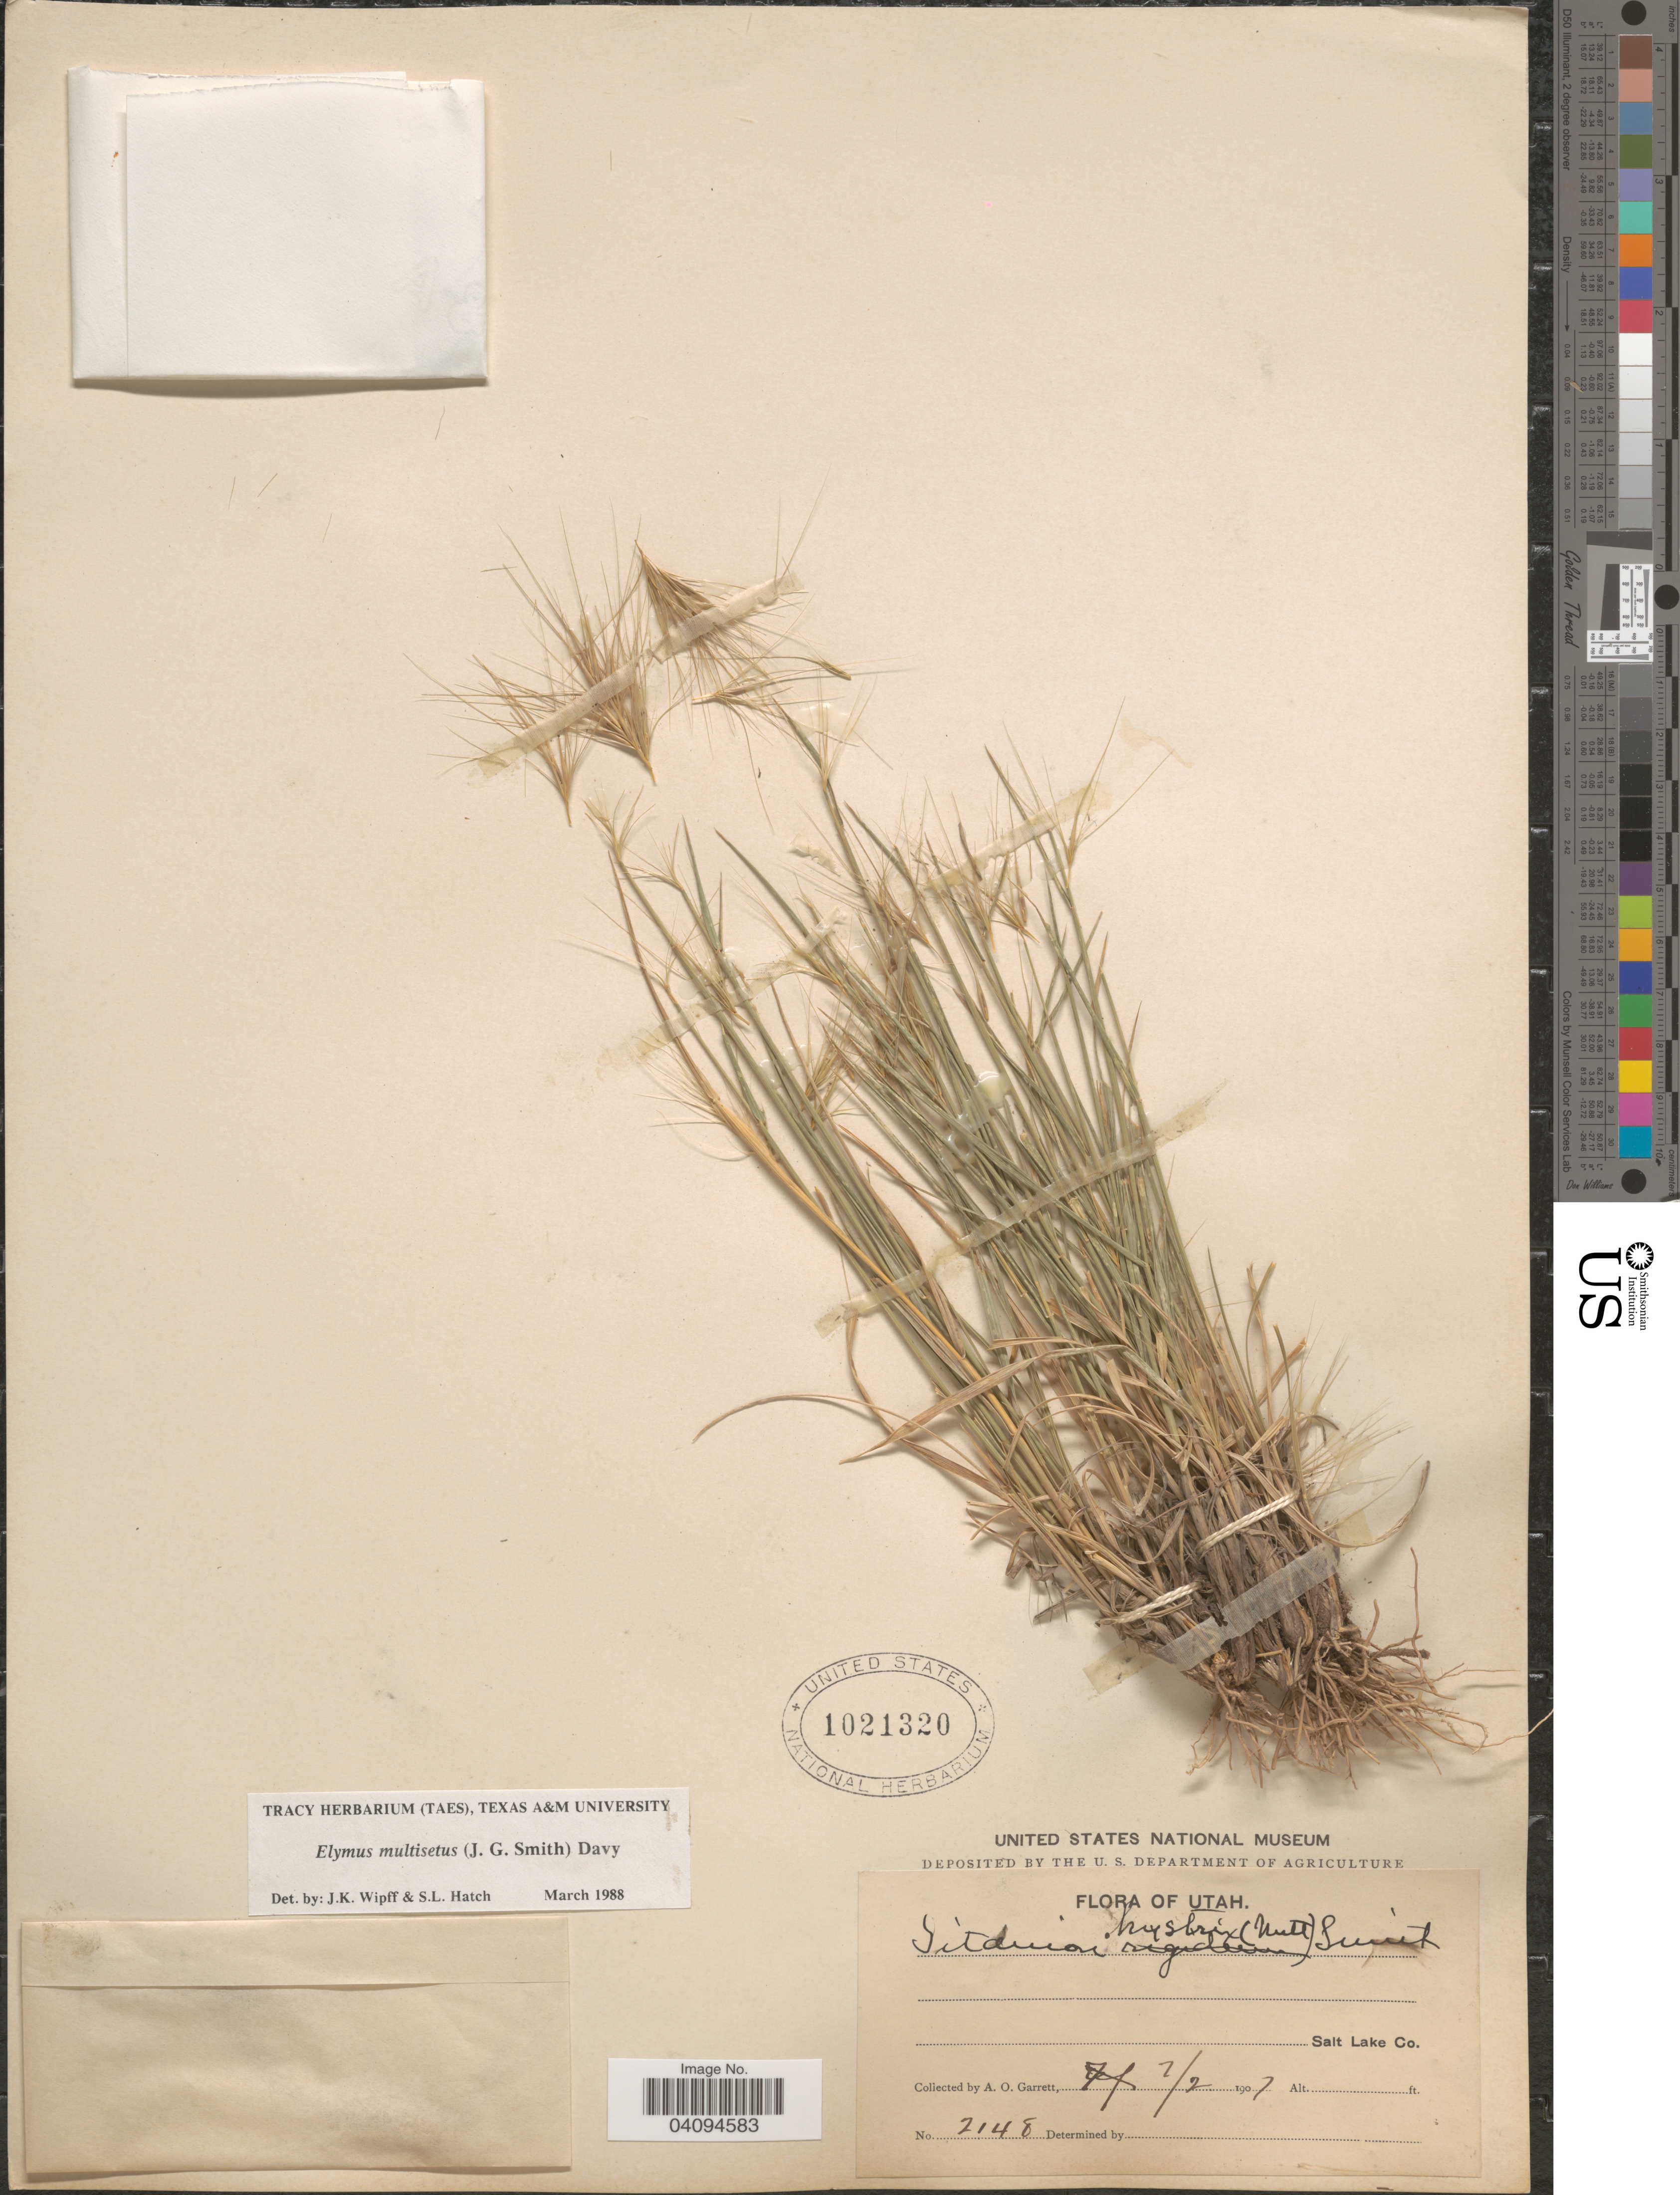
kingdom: Plantae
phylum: Tracheophyta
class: Liliopsida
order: Poales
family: Poaceae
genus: Elymus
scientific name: Elymus multisetus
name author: (J.G. Sm.) Burtt Davy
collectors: A. O. Garrett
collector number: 2148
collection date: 1907-07-02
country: United States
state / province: Utah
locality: Salt Lake Co.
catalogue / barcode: US 1021320